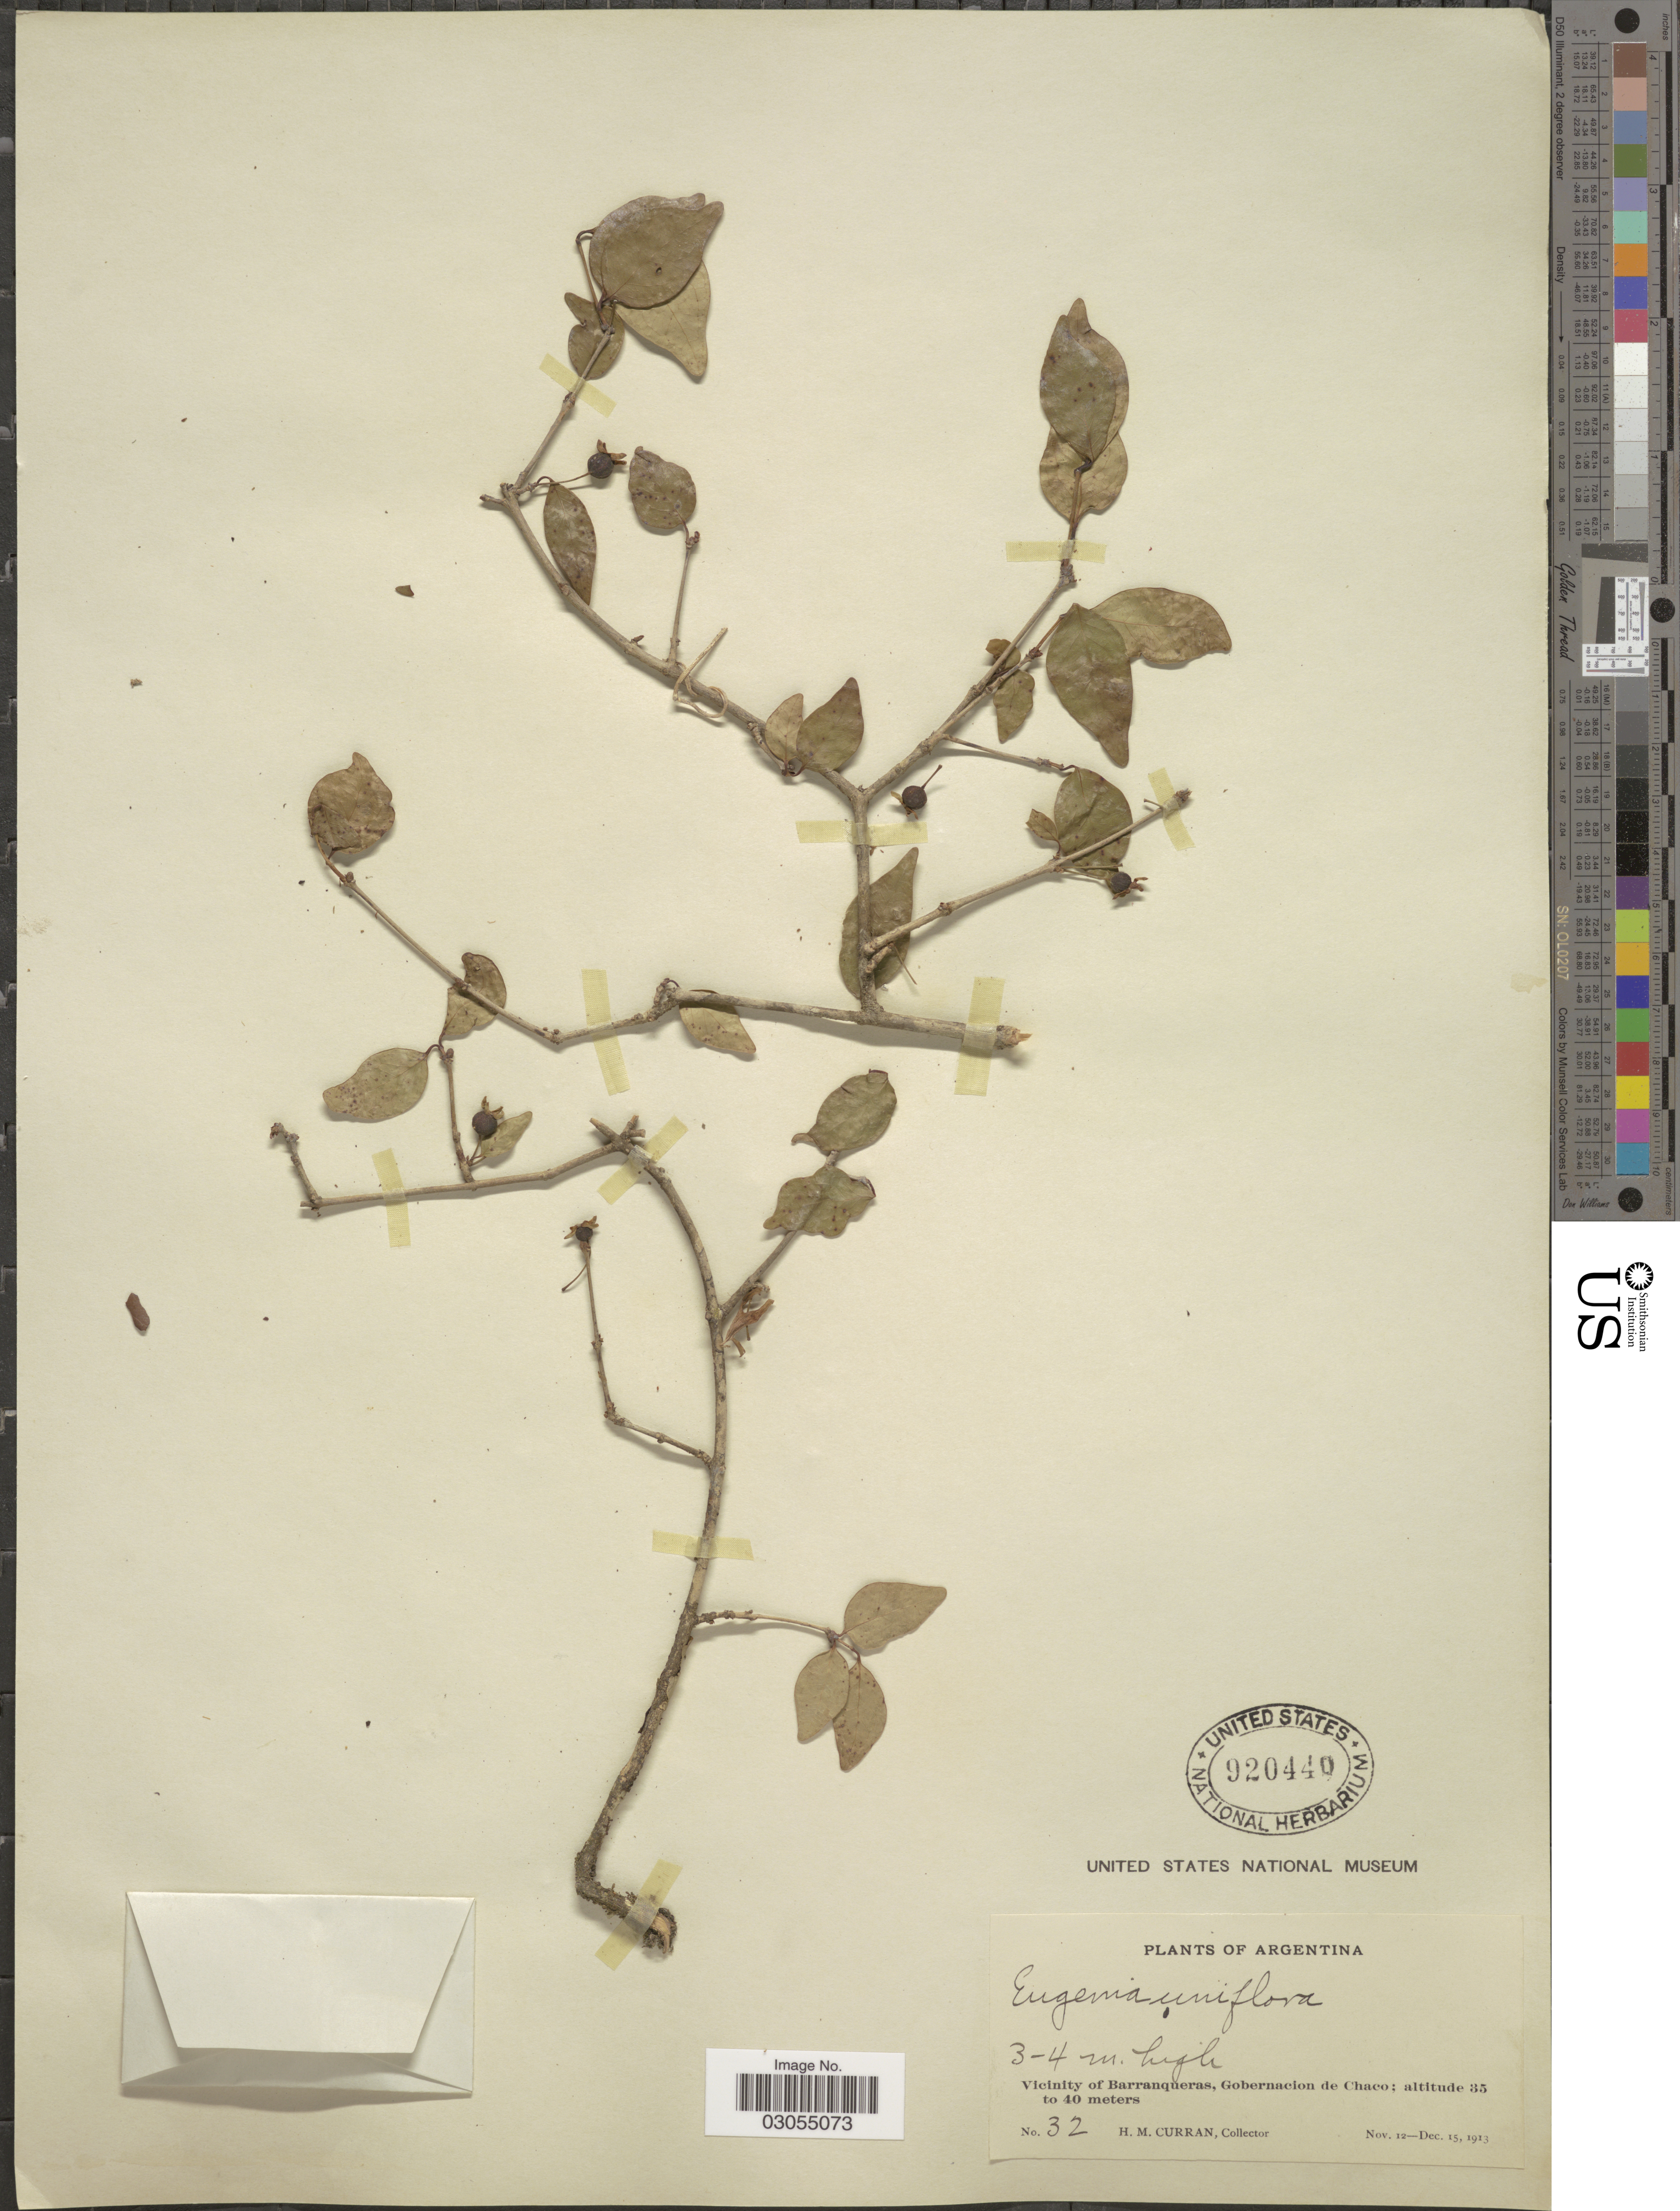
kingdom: Plantae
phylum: Tracheophyta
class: Magnoliopsida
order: Myrtales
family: Myrtaceae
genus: Eugenia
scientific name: Eugenia uniflora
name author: L.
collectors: H. M. Curran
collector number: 32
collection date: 1913-11-12/1913-12-15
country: Argentina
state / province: Chaco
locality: Vicinity of Barranqueras, Gobernacion de Chaco.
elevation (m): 35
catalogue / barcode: US 920440